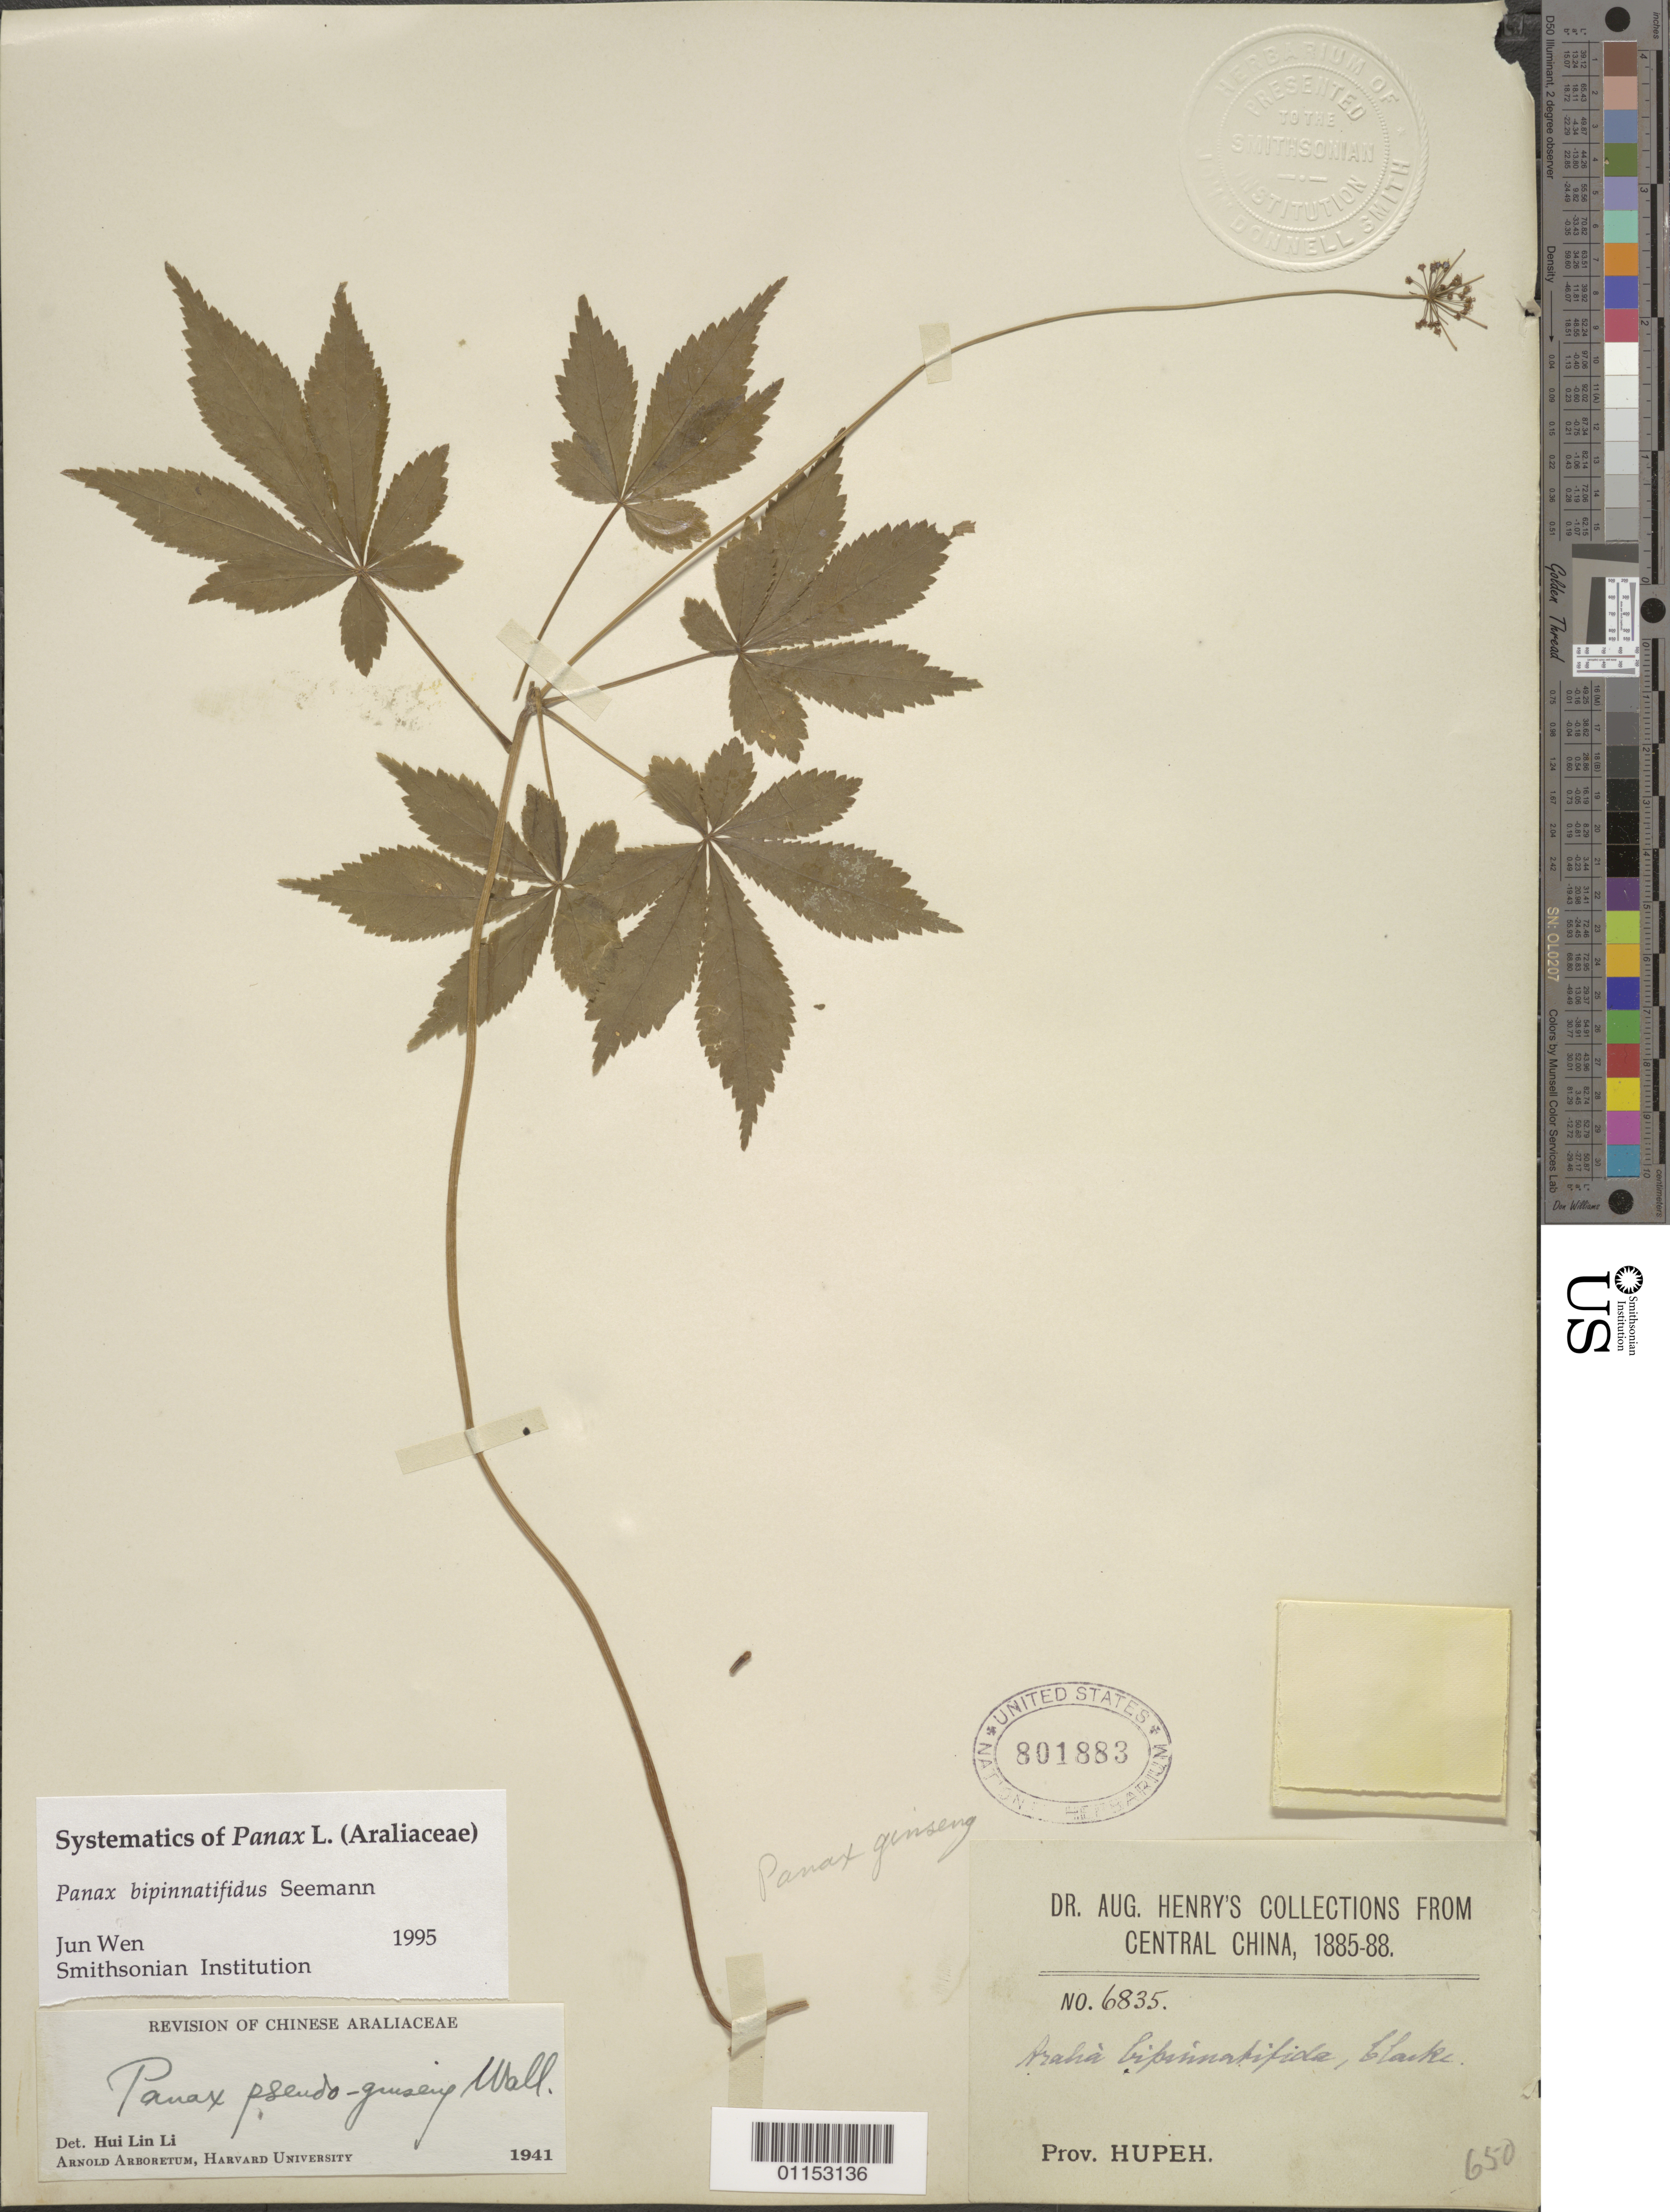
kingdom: Plantae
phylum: Tracheophyta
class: Magnoliopsida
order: Apiales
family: Araliaceae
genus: Panax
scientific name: Panax bipinnatifidus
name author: Seem.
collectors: A. Henry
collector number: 6835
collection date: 1885/1888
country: China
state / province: Hubei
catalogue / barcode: US 801883